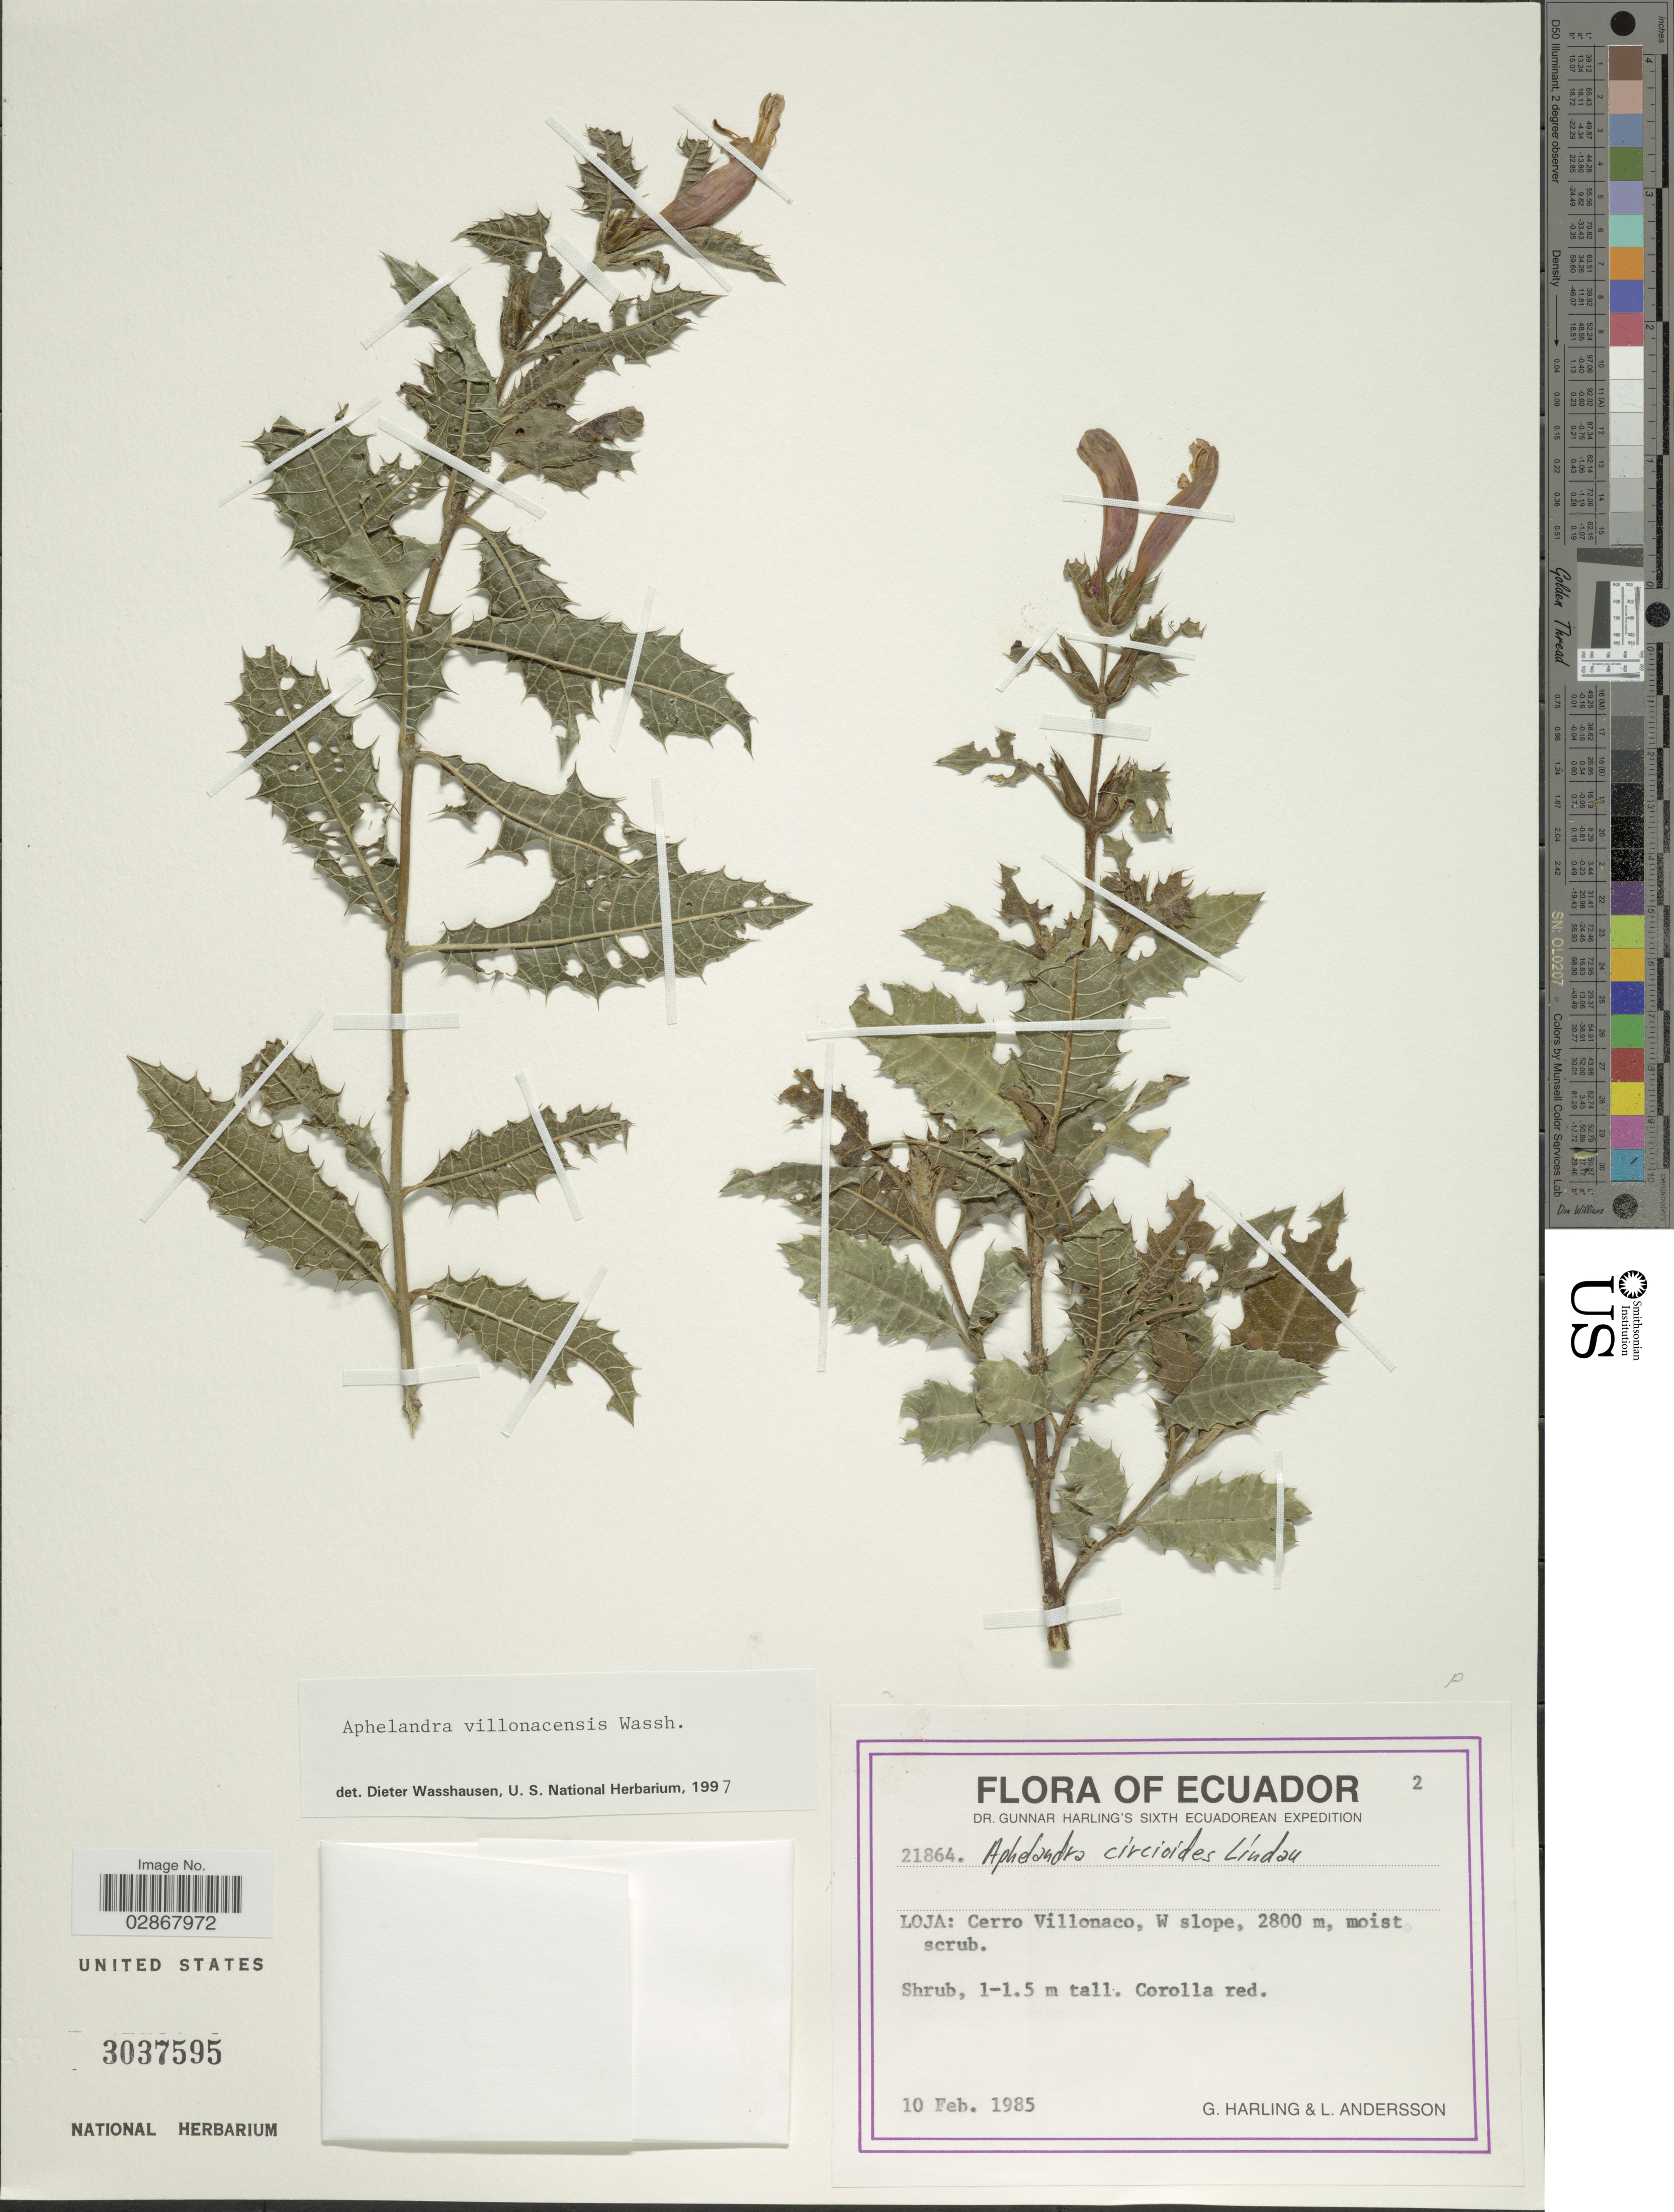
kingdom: Plantae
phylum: Tracheophyta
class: Magnoliopsida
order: Lamiales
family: Acanthaceae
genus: Aphelandra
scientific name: Aphelandra villonacensis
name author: Wassh.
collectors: G. Harling & L. Andersson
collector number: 21864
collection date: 1985-02-10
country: Ecuador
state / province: Loja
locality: Cerro Villonaco, W. slope.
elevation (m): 2800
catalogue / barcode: US 3037595